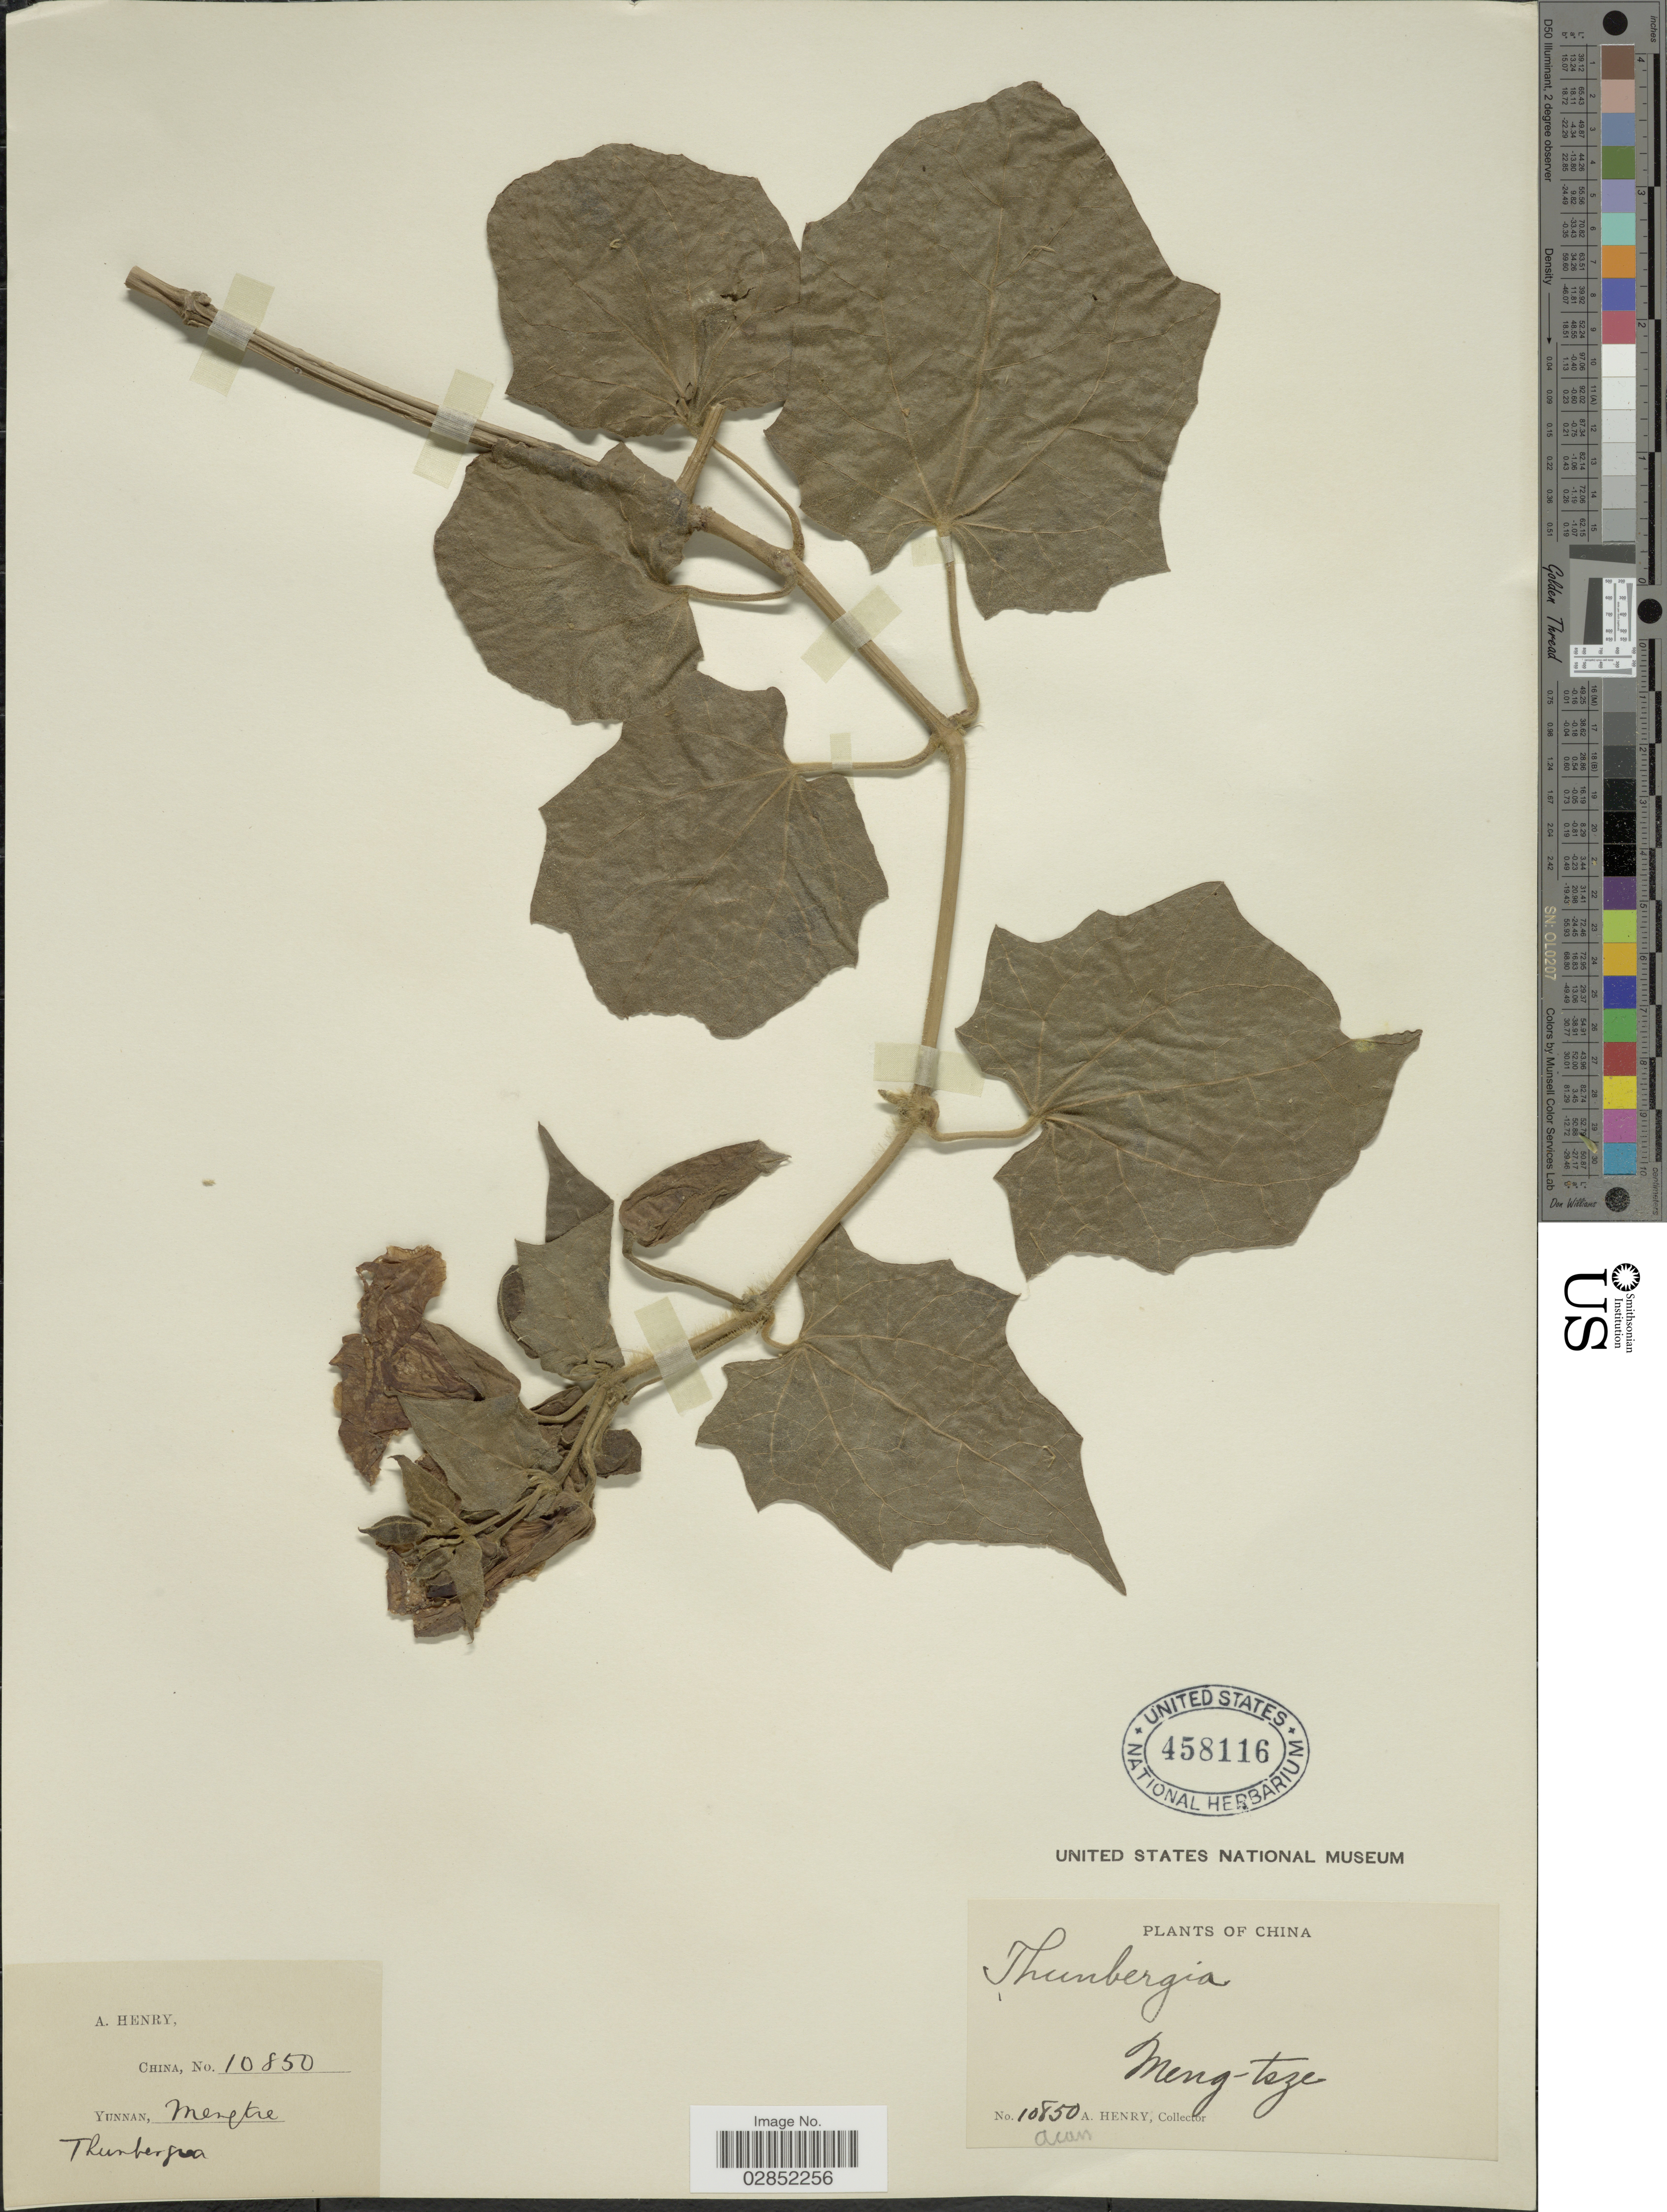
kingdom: Plantae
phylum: Tracheophyta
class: Magnoliopsida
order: Lamiales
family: Acanthaceae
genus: Thunbergia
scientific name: Thunbergia sp.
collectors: A. Henry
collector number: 10850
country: China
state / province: Yunnan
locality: Meng-tsze.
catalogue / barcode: US 458116